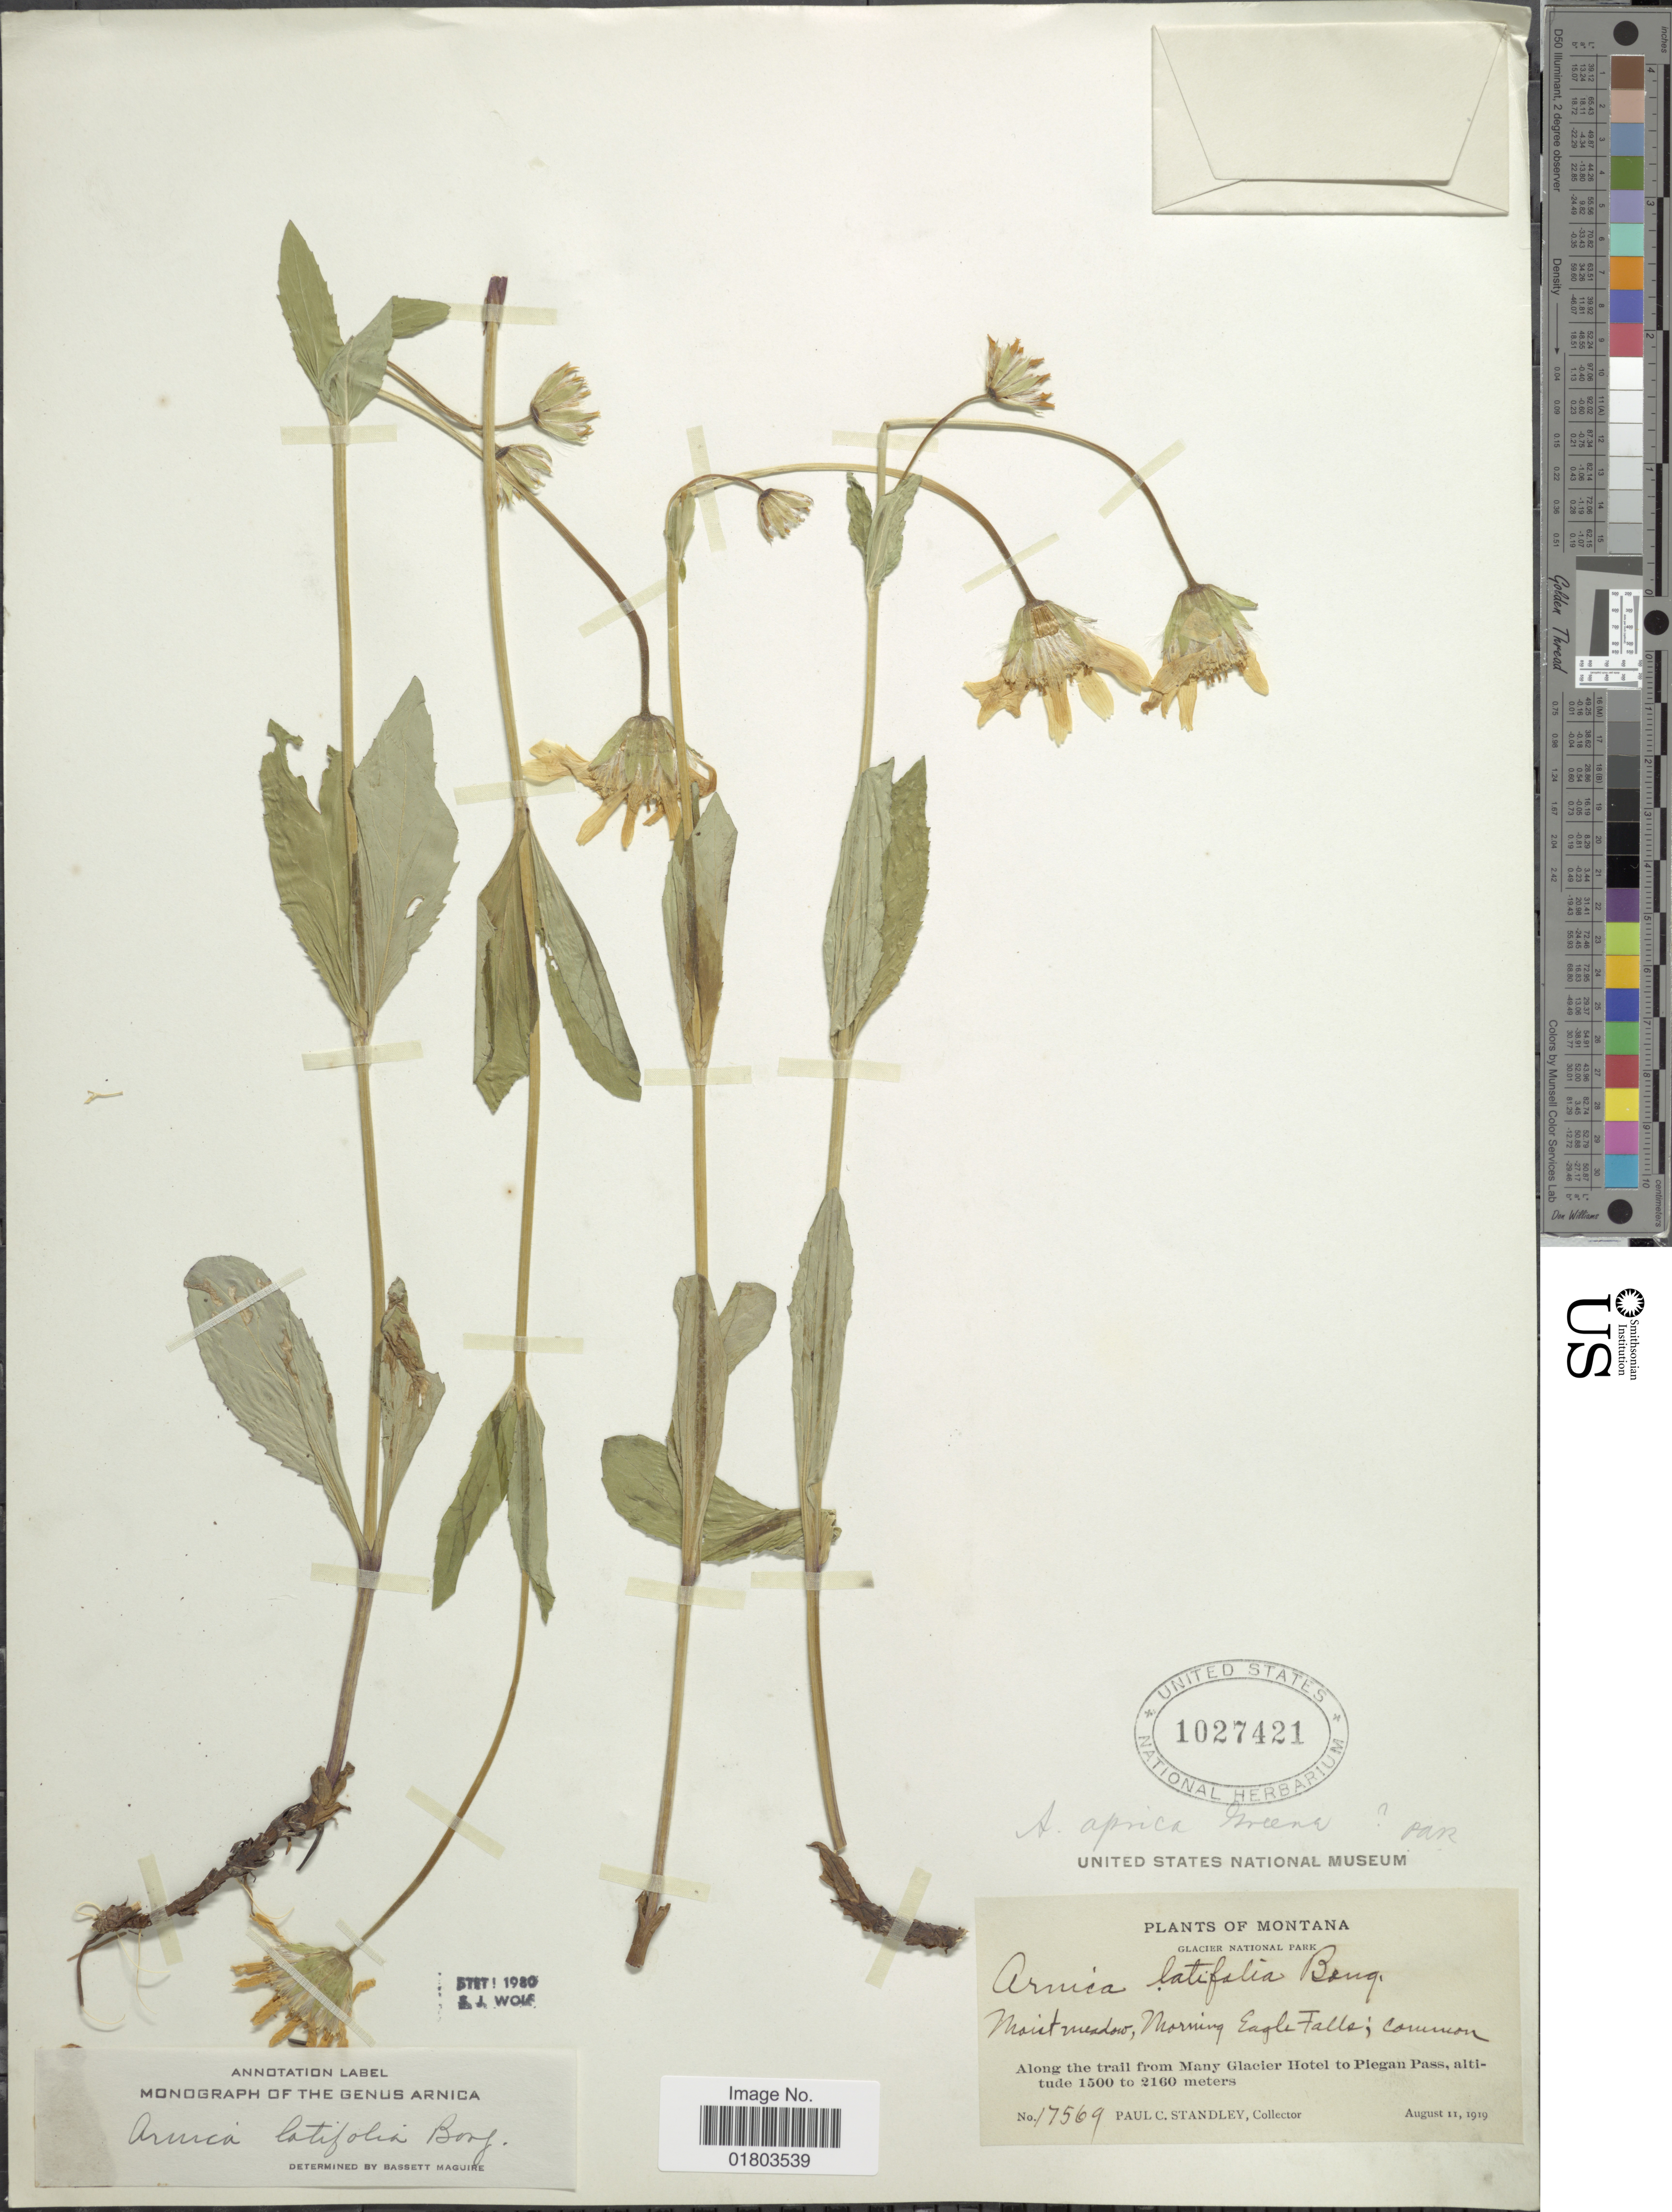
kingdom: Plantae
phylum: Tracheophyta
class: Magnoliopsida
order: Asterales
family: Asteraceae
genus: Arnica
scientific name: Arnica latifolia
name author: Bong.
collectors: P. C. Standley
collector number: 17569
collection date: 1919-08-11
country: United States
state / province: Montana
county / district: Glacier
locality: Glacier National Park, Morning Eagle Falls; Along the trail from Many Glacier Hotel to Piegan Pass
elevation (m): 1500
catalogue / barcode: US 1027421